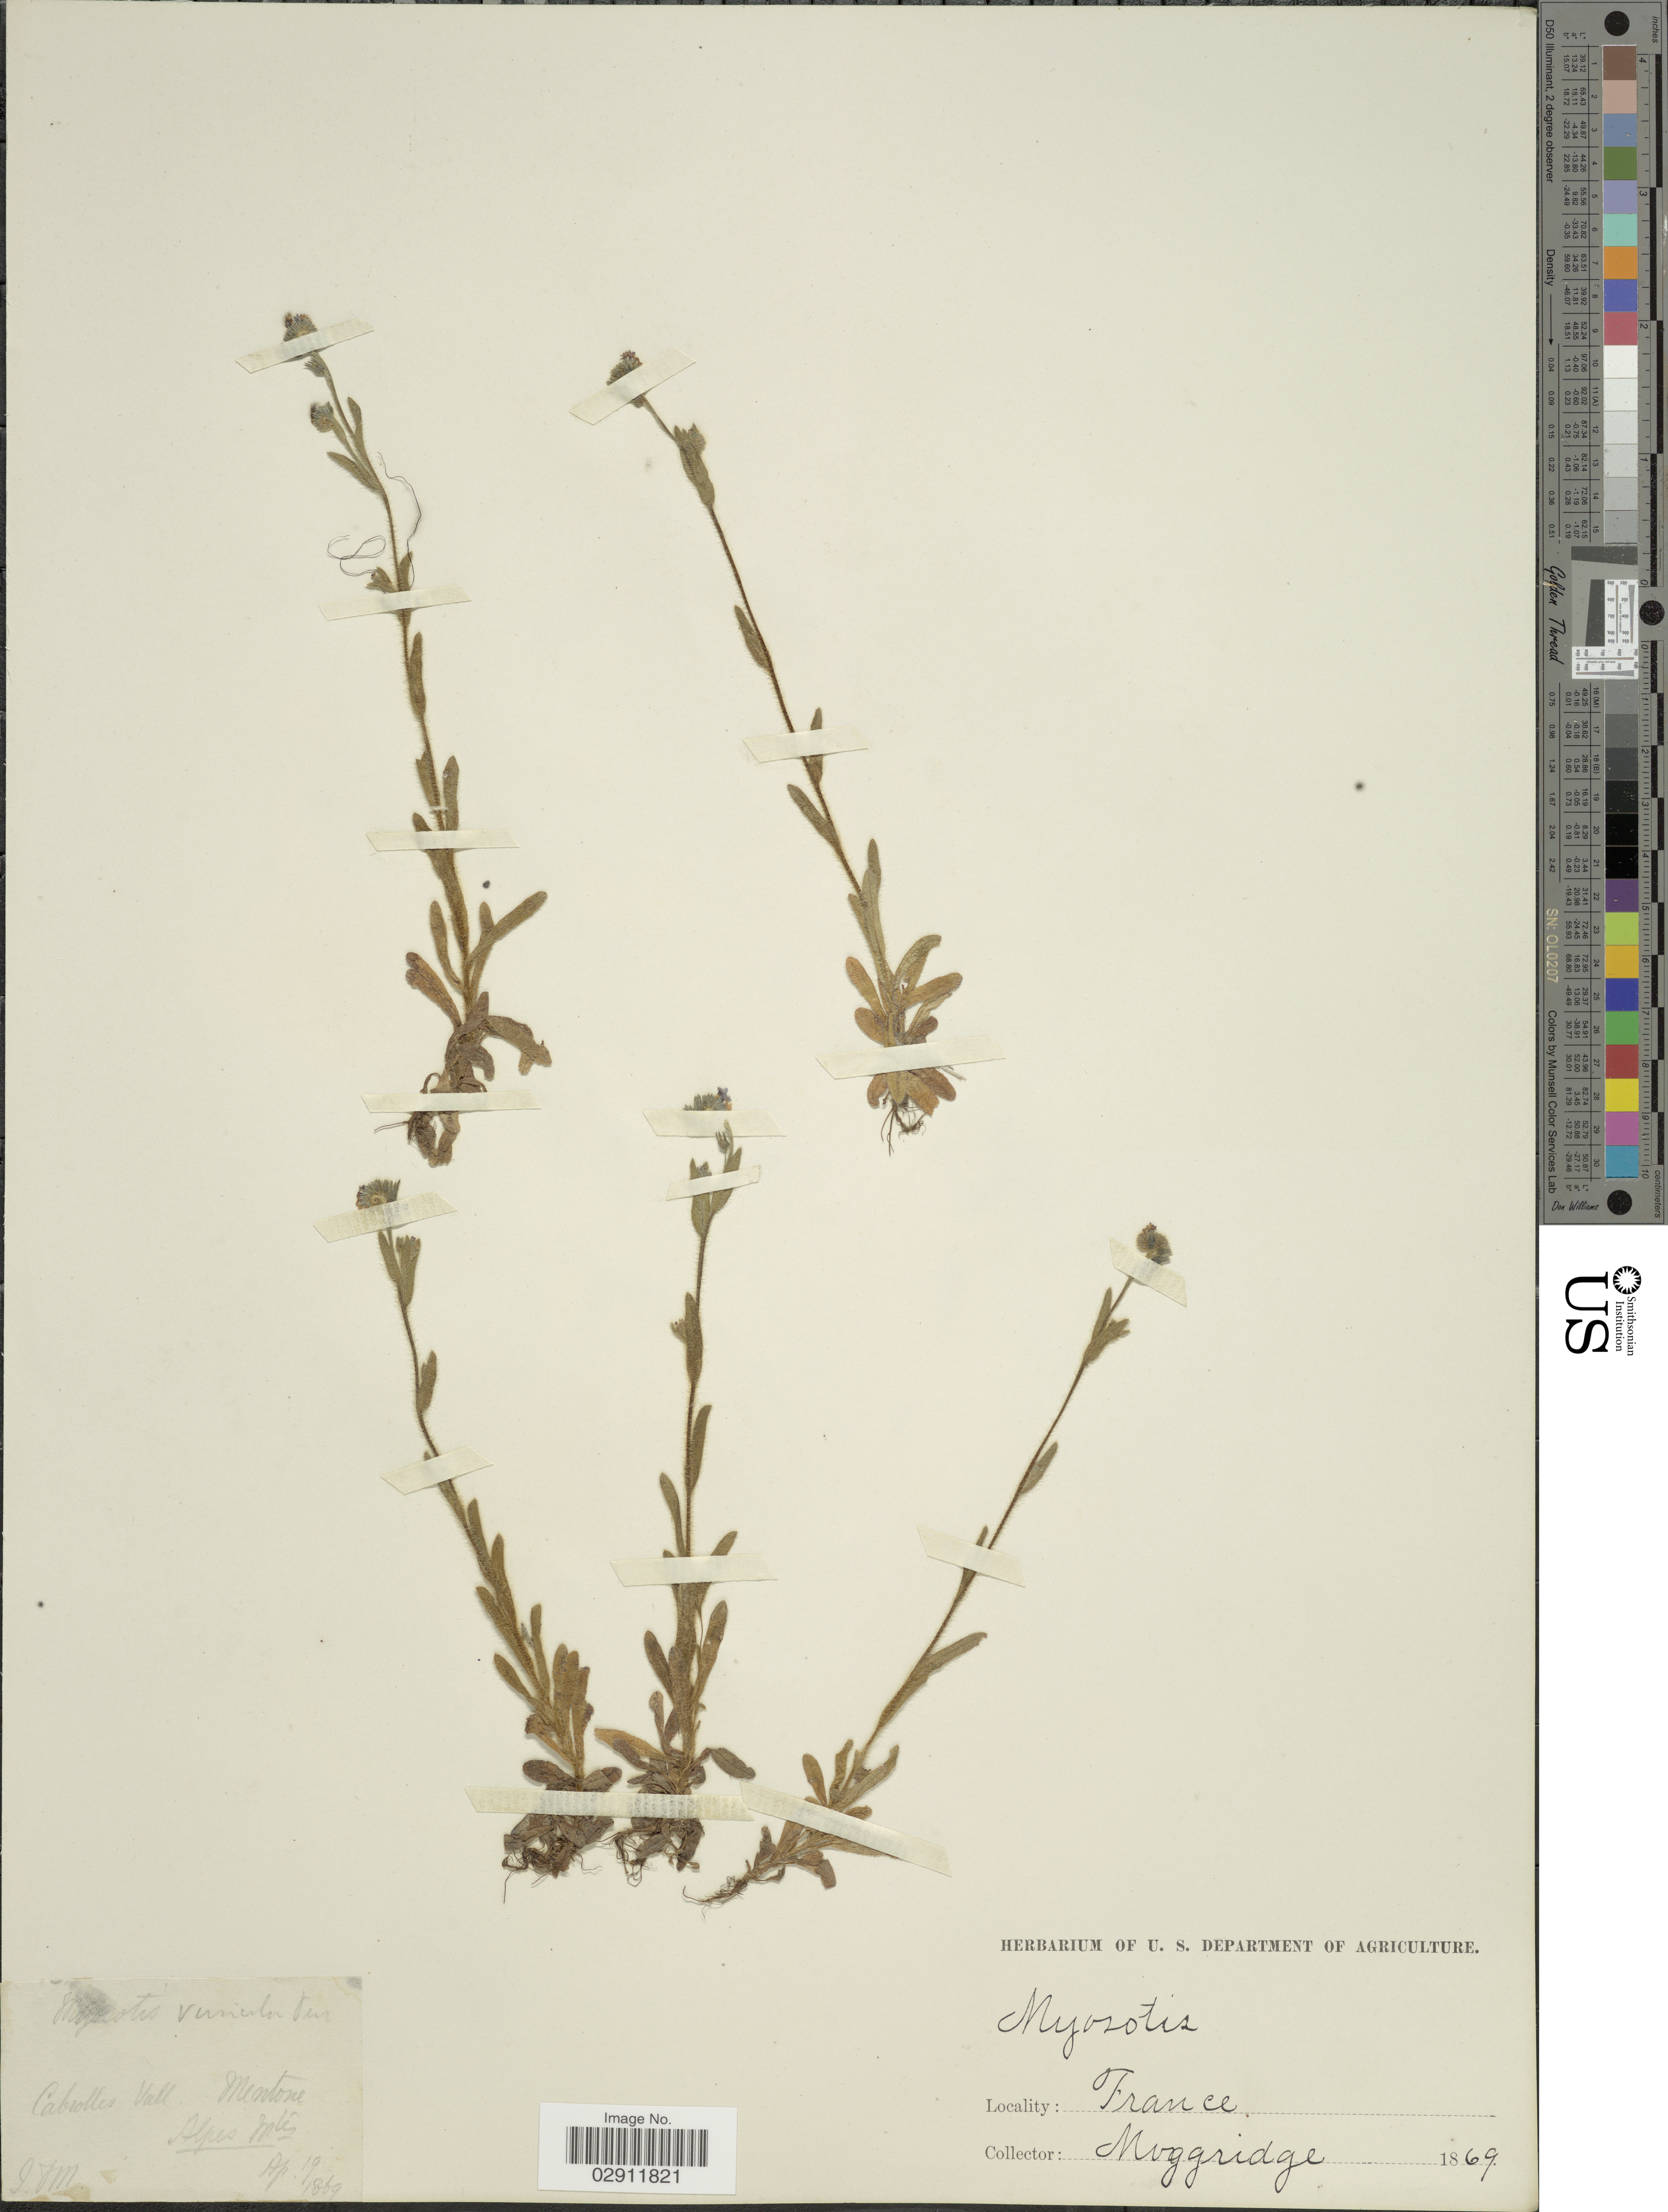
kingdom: Plantae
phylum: Tracheophyta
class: Magnoliopsida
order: Boraginales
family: Boraginaceae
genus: Myosotis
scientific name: Myosotis versicolor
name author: Sm.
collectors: J. T. Moggridge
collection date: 1869-04-19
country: France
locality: Cabrolles Vall. Mentone. Alpes Mtes.